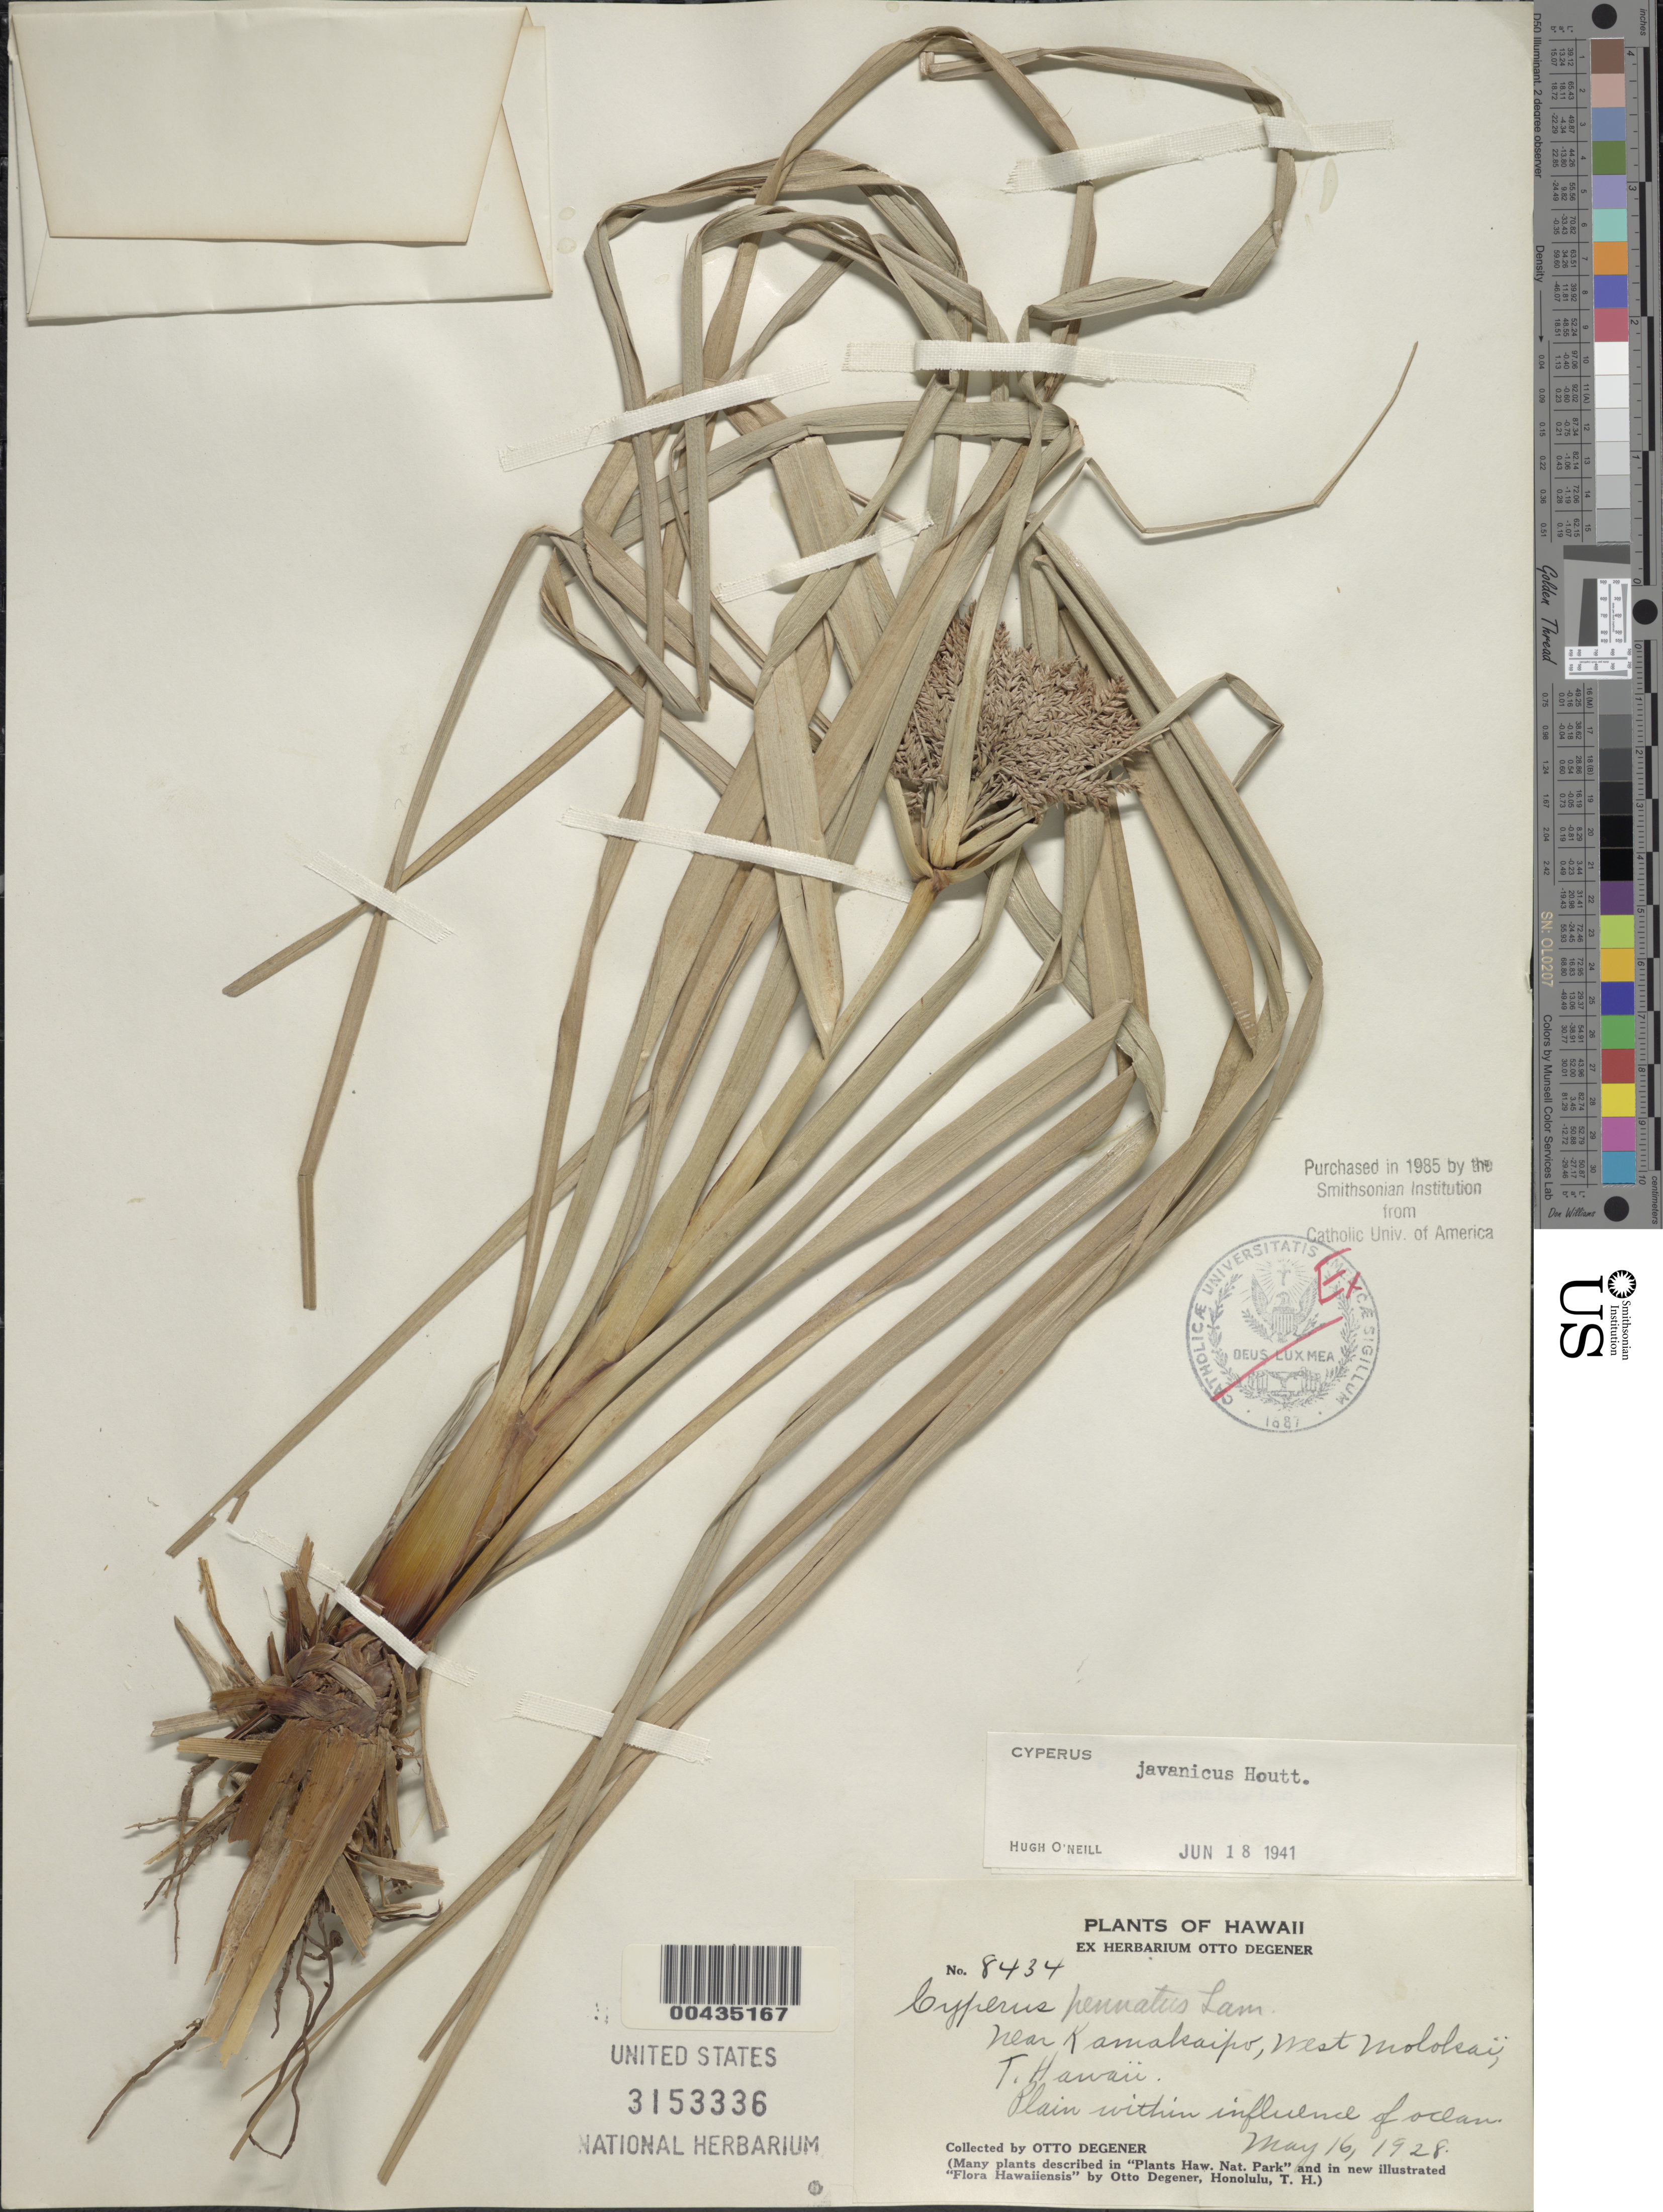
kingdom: Plantae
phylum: Tracheophyta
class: Liliopsida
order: Poales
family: Cyperaceae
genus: Cyperus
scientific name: Cyperus javanicus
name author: Houtt.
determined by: O'Neill, Hugh T.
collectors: O. Degener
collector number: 8434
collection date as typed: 16 May 1928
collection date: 1928-05-16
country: United States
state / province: Hawaii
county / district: Maui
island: Moloka'i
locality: Near Kamakaipo, W Molokai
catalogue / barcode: US 3153336